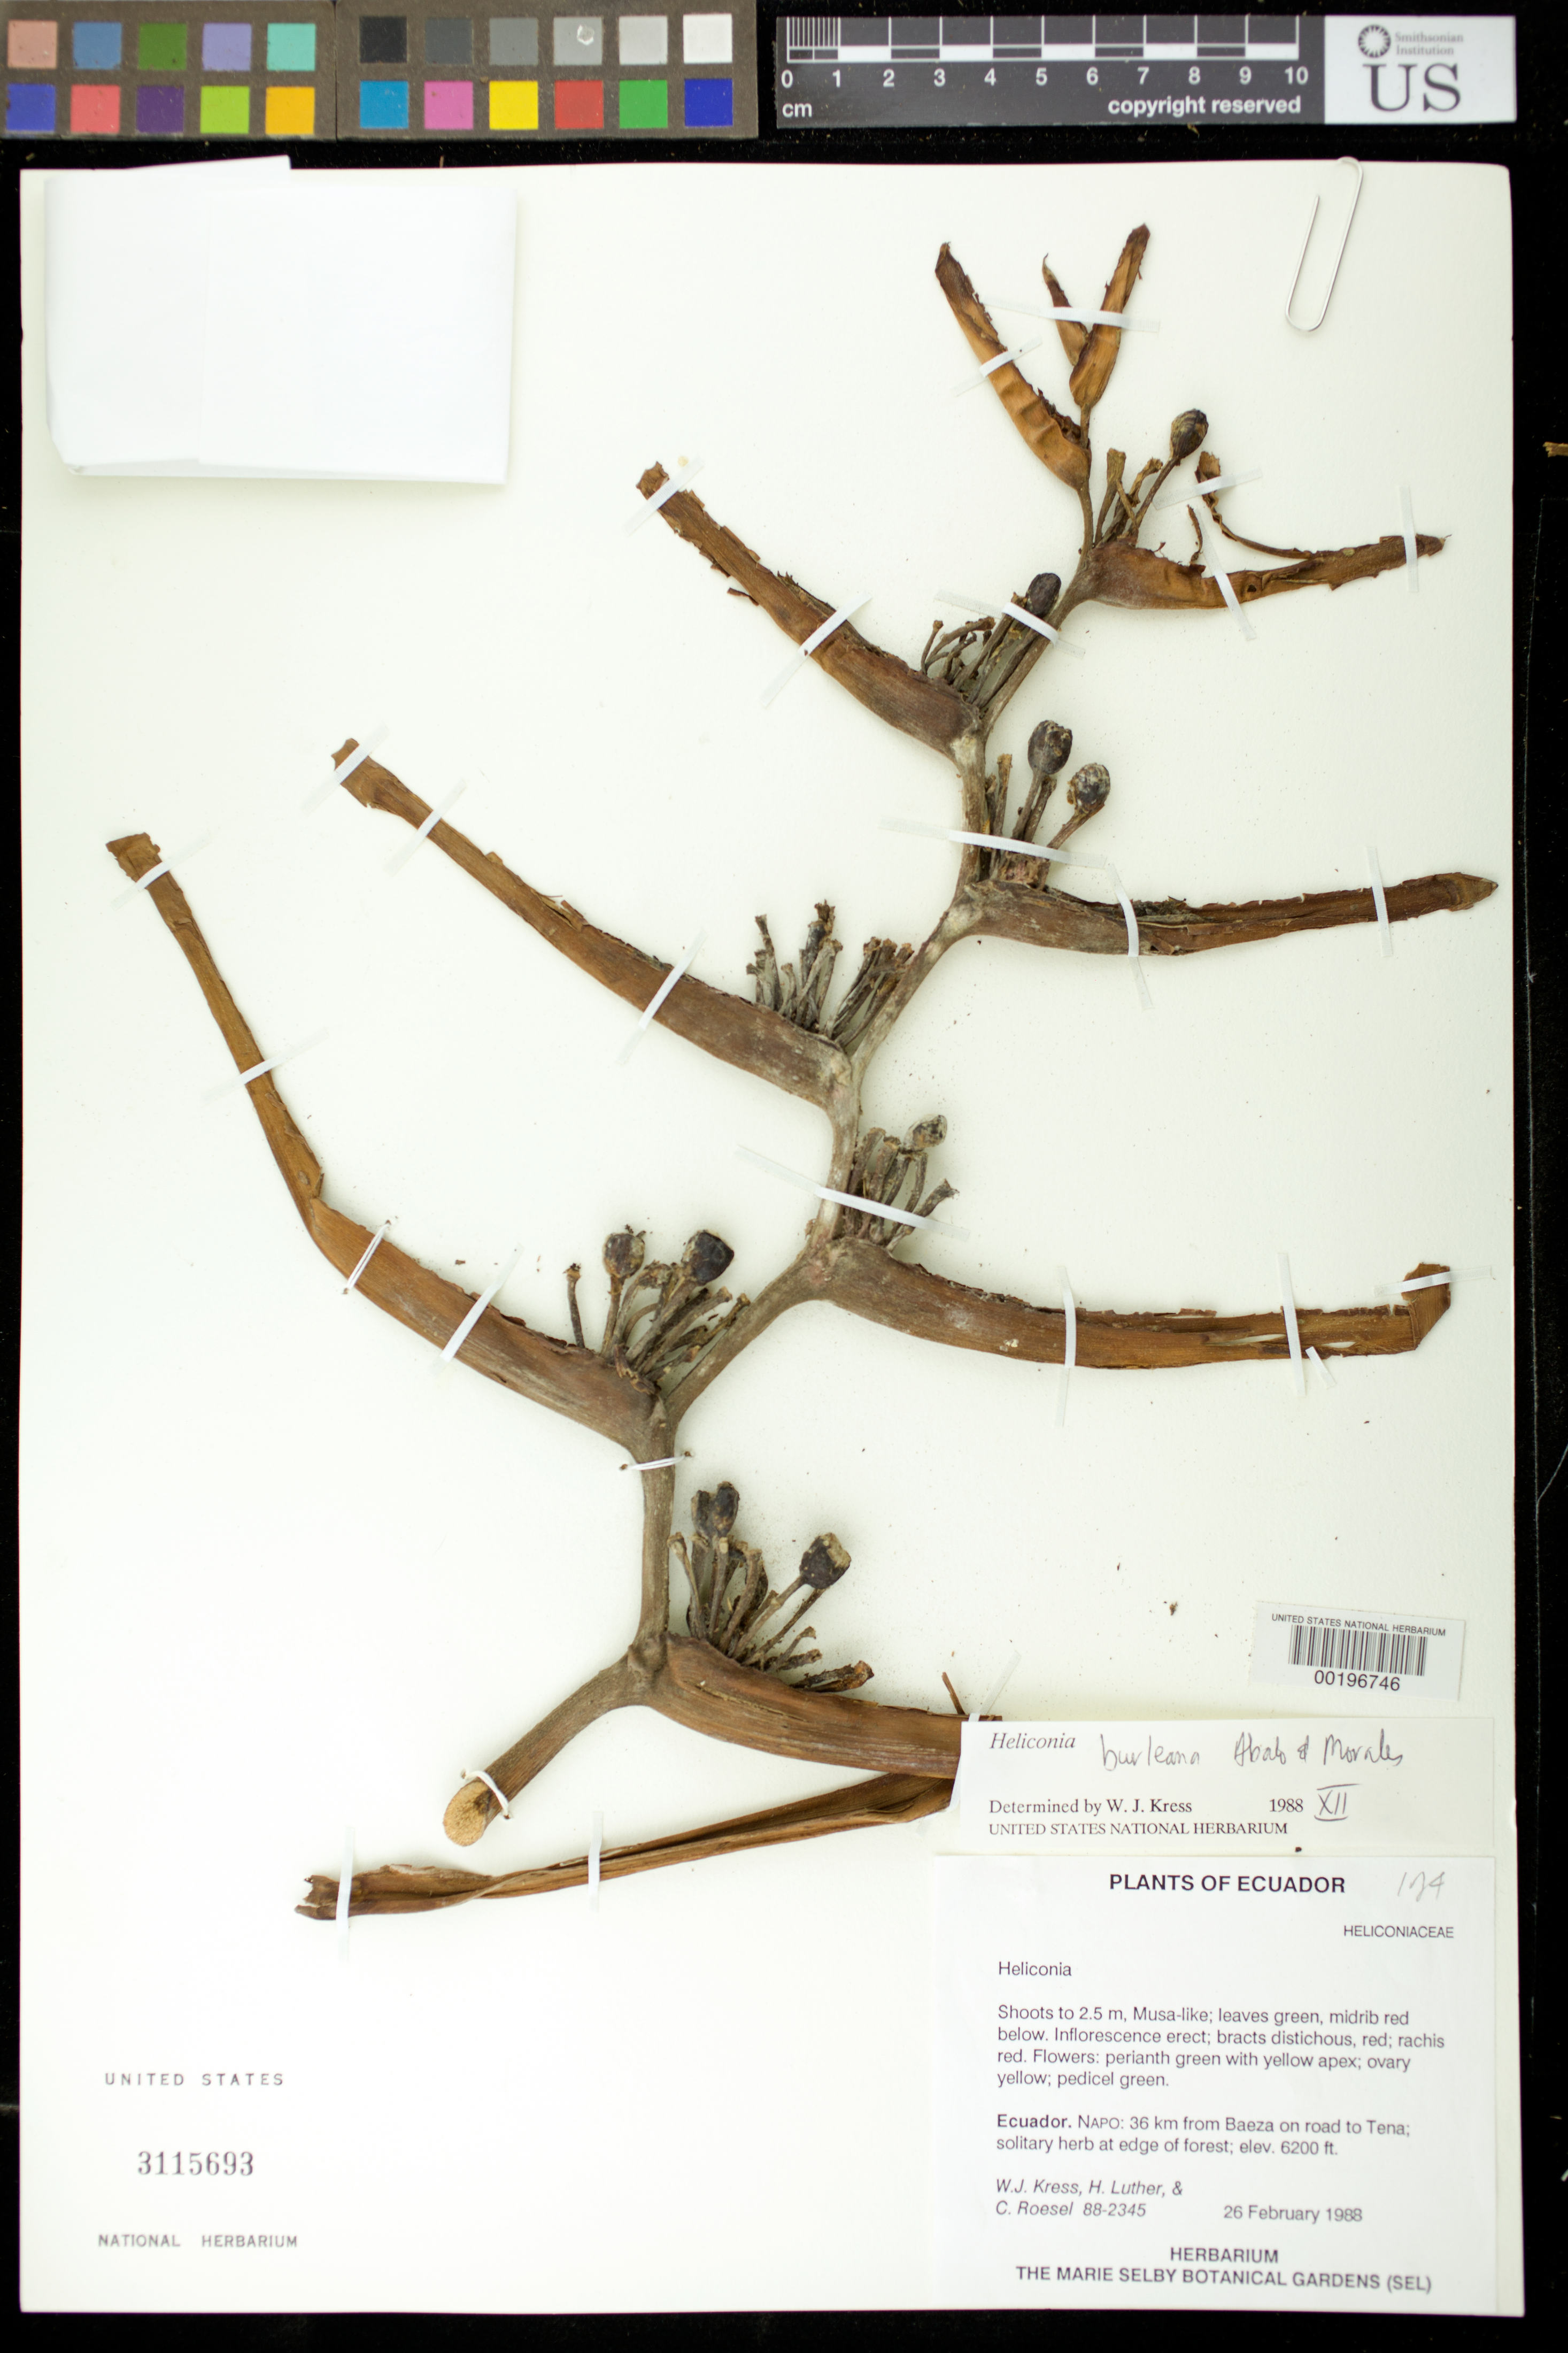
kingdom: Plantae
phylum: Tracheophyta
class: Liliopsida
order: Zingiberales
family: Heliconiaceae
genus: Heliconia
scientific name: Heliconia burleana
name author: Abalo & G. Morales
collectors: W. J. Kress, Harry E. Luther & C. S. Roesel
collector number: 88-2345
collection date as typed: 26 Feb 1988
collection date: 1988-02-26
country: Ecuador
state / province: Napo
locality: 36 km from baeza on road to Tena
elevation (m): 1890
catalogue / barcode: US 3115693